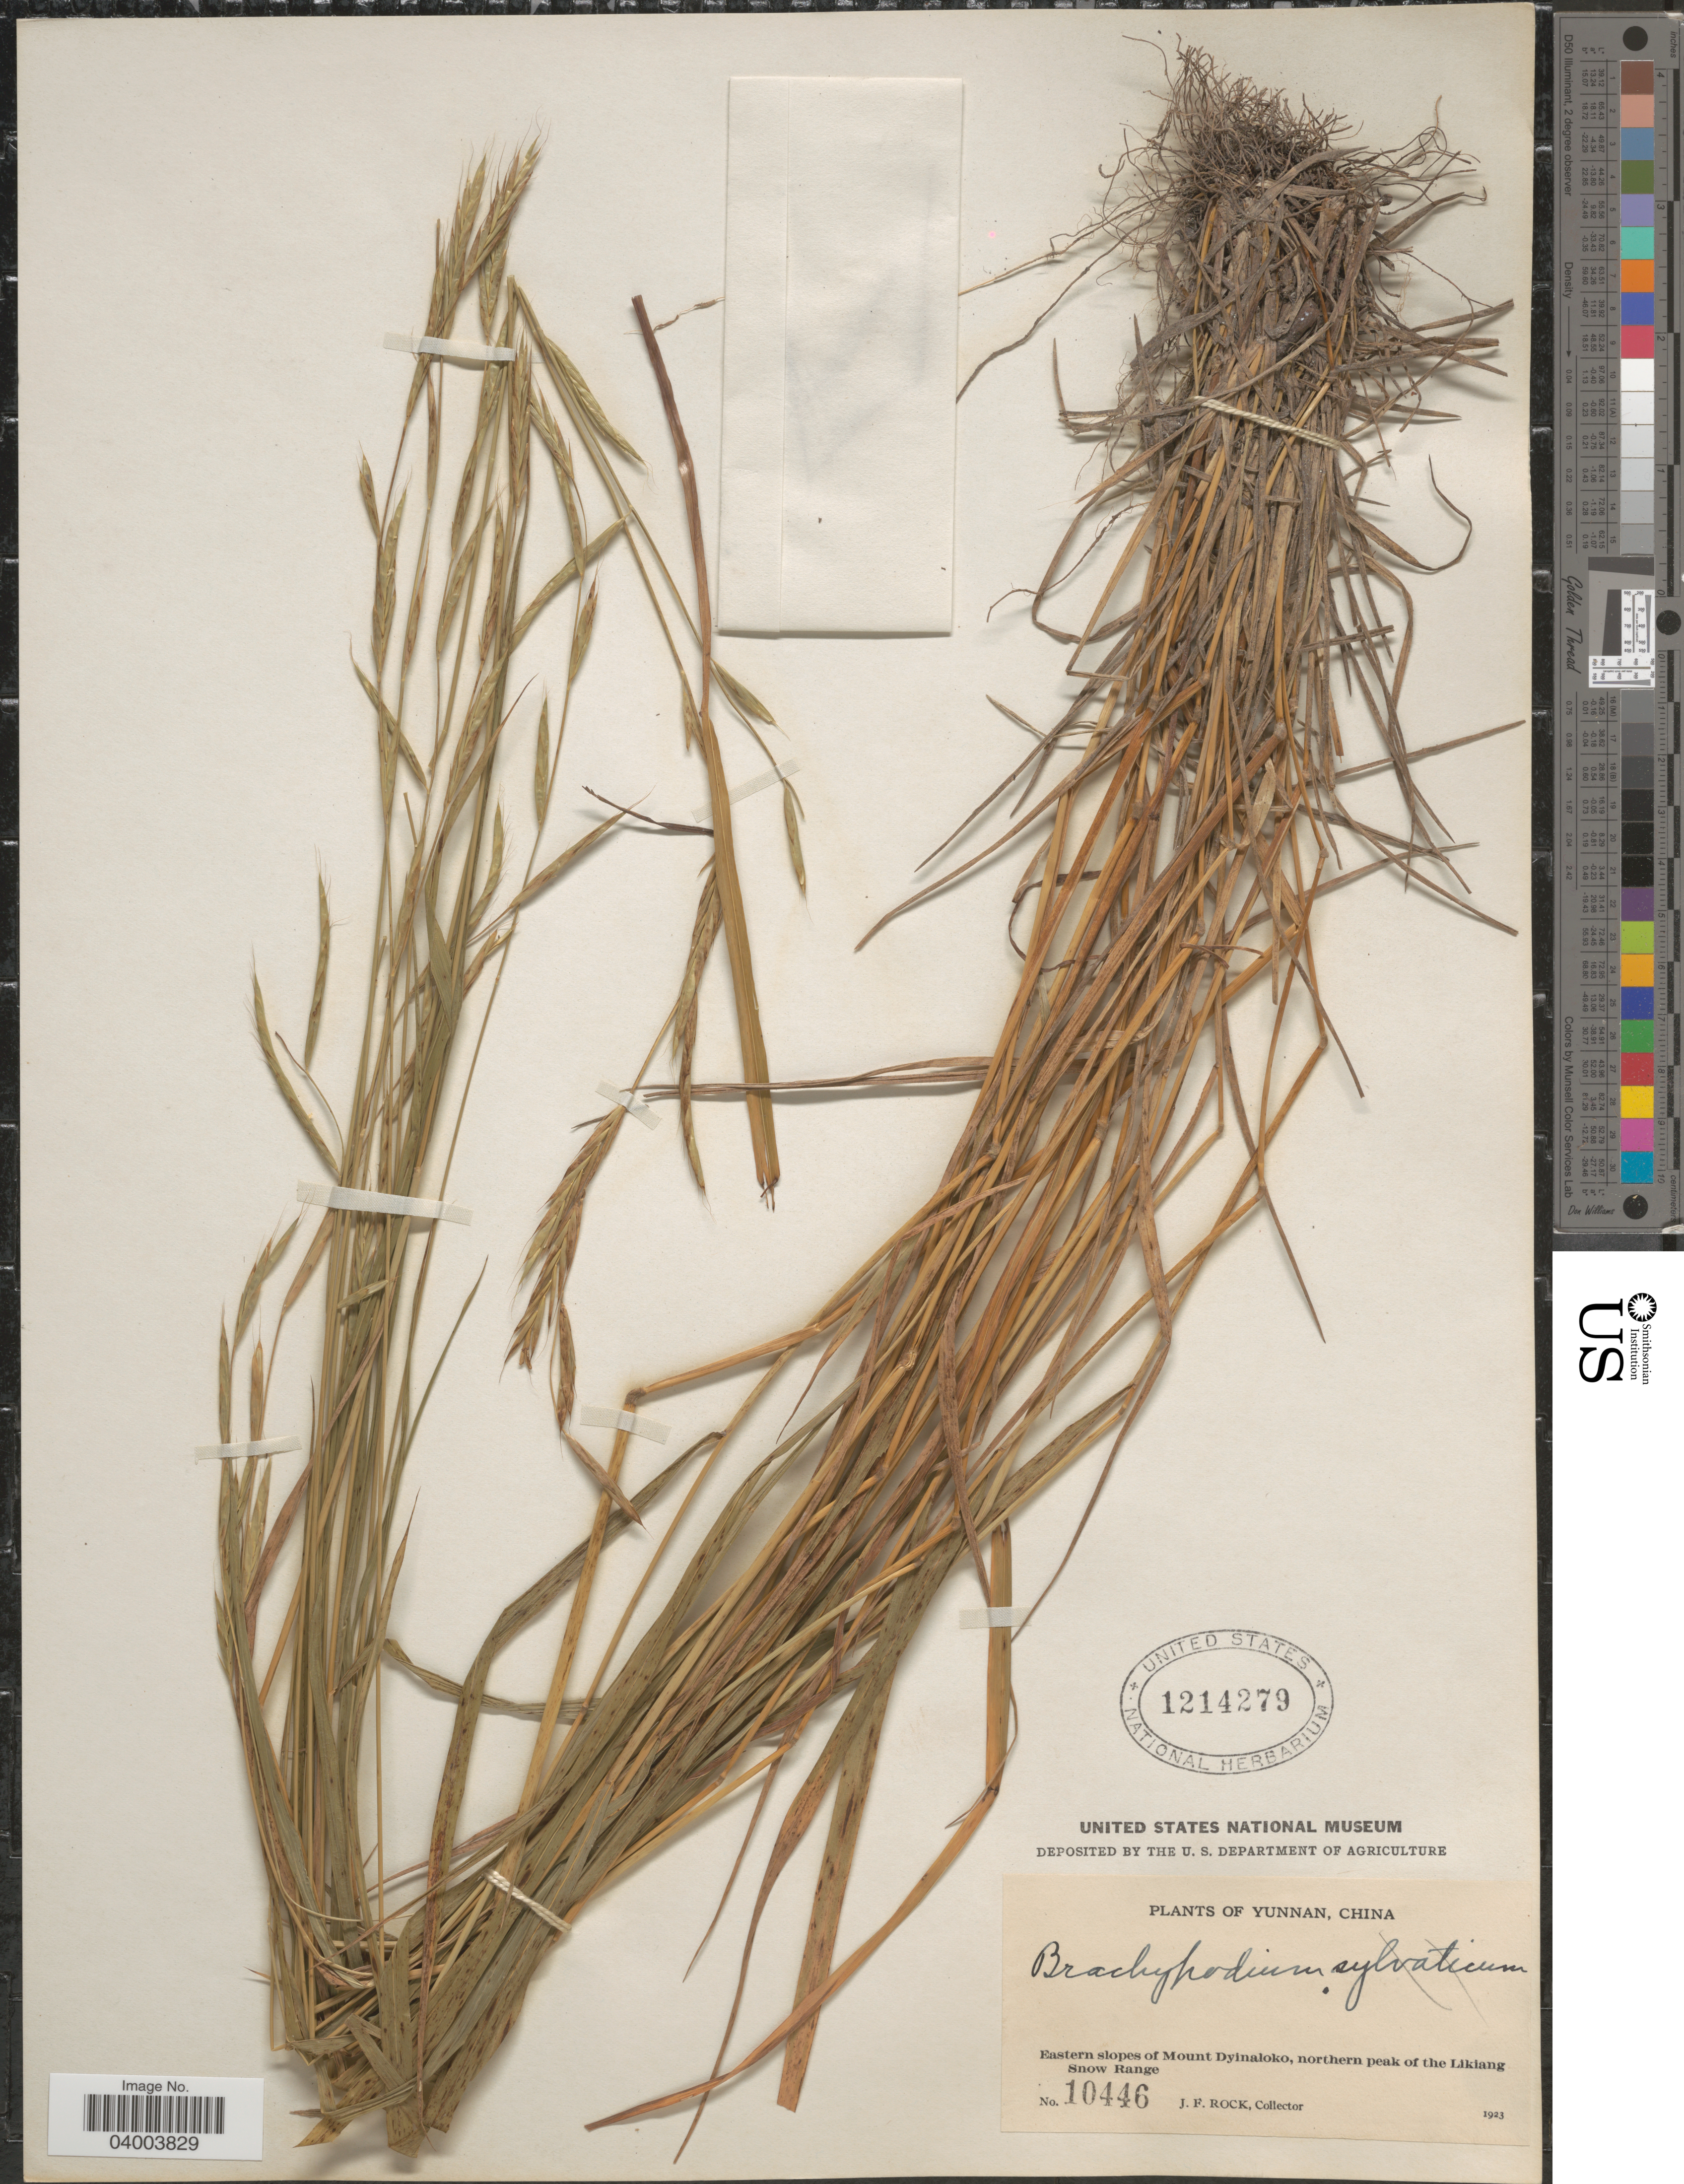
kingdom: Plantae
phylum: Tracheophyta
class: Liliopsida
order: Poales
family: Poaceae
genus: Brachypodium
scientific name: Brachypodium sylvaticum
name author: (Huds.) P. Beauv.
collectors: J. Rock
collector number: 10446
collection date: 1923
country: China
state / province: Yunnan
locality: Eastern slopes of Mount Dyinaloko, northern peak of the Likiang Snow Range.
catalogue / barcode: US 1214279